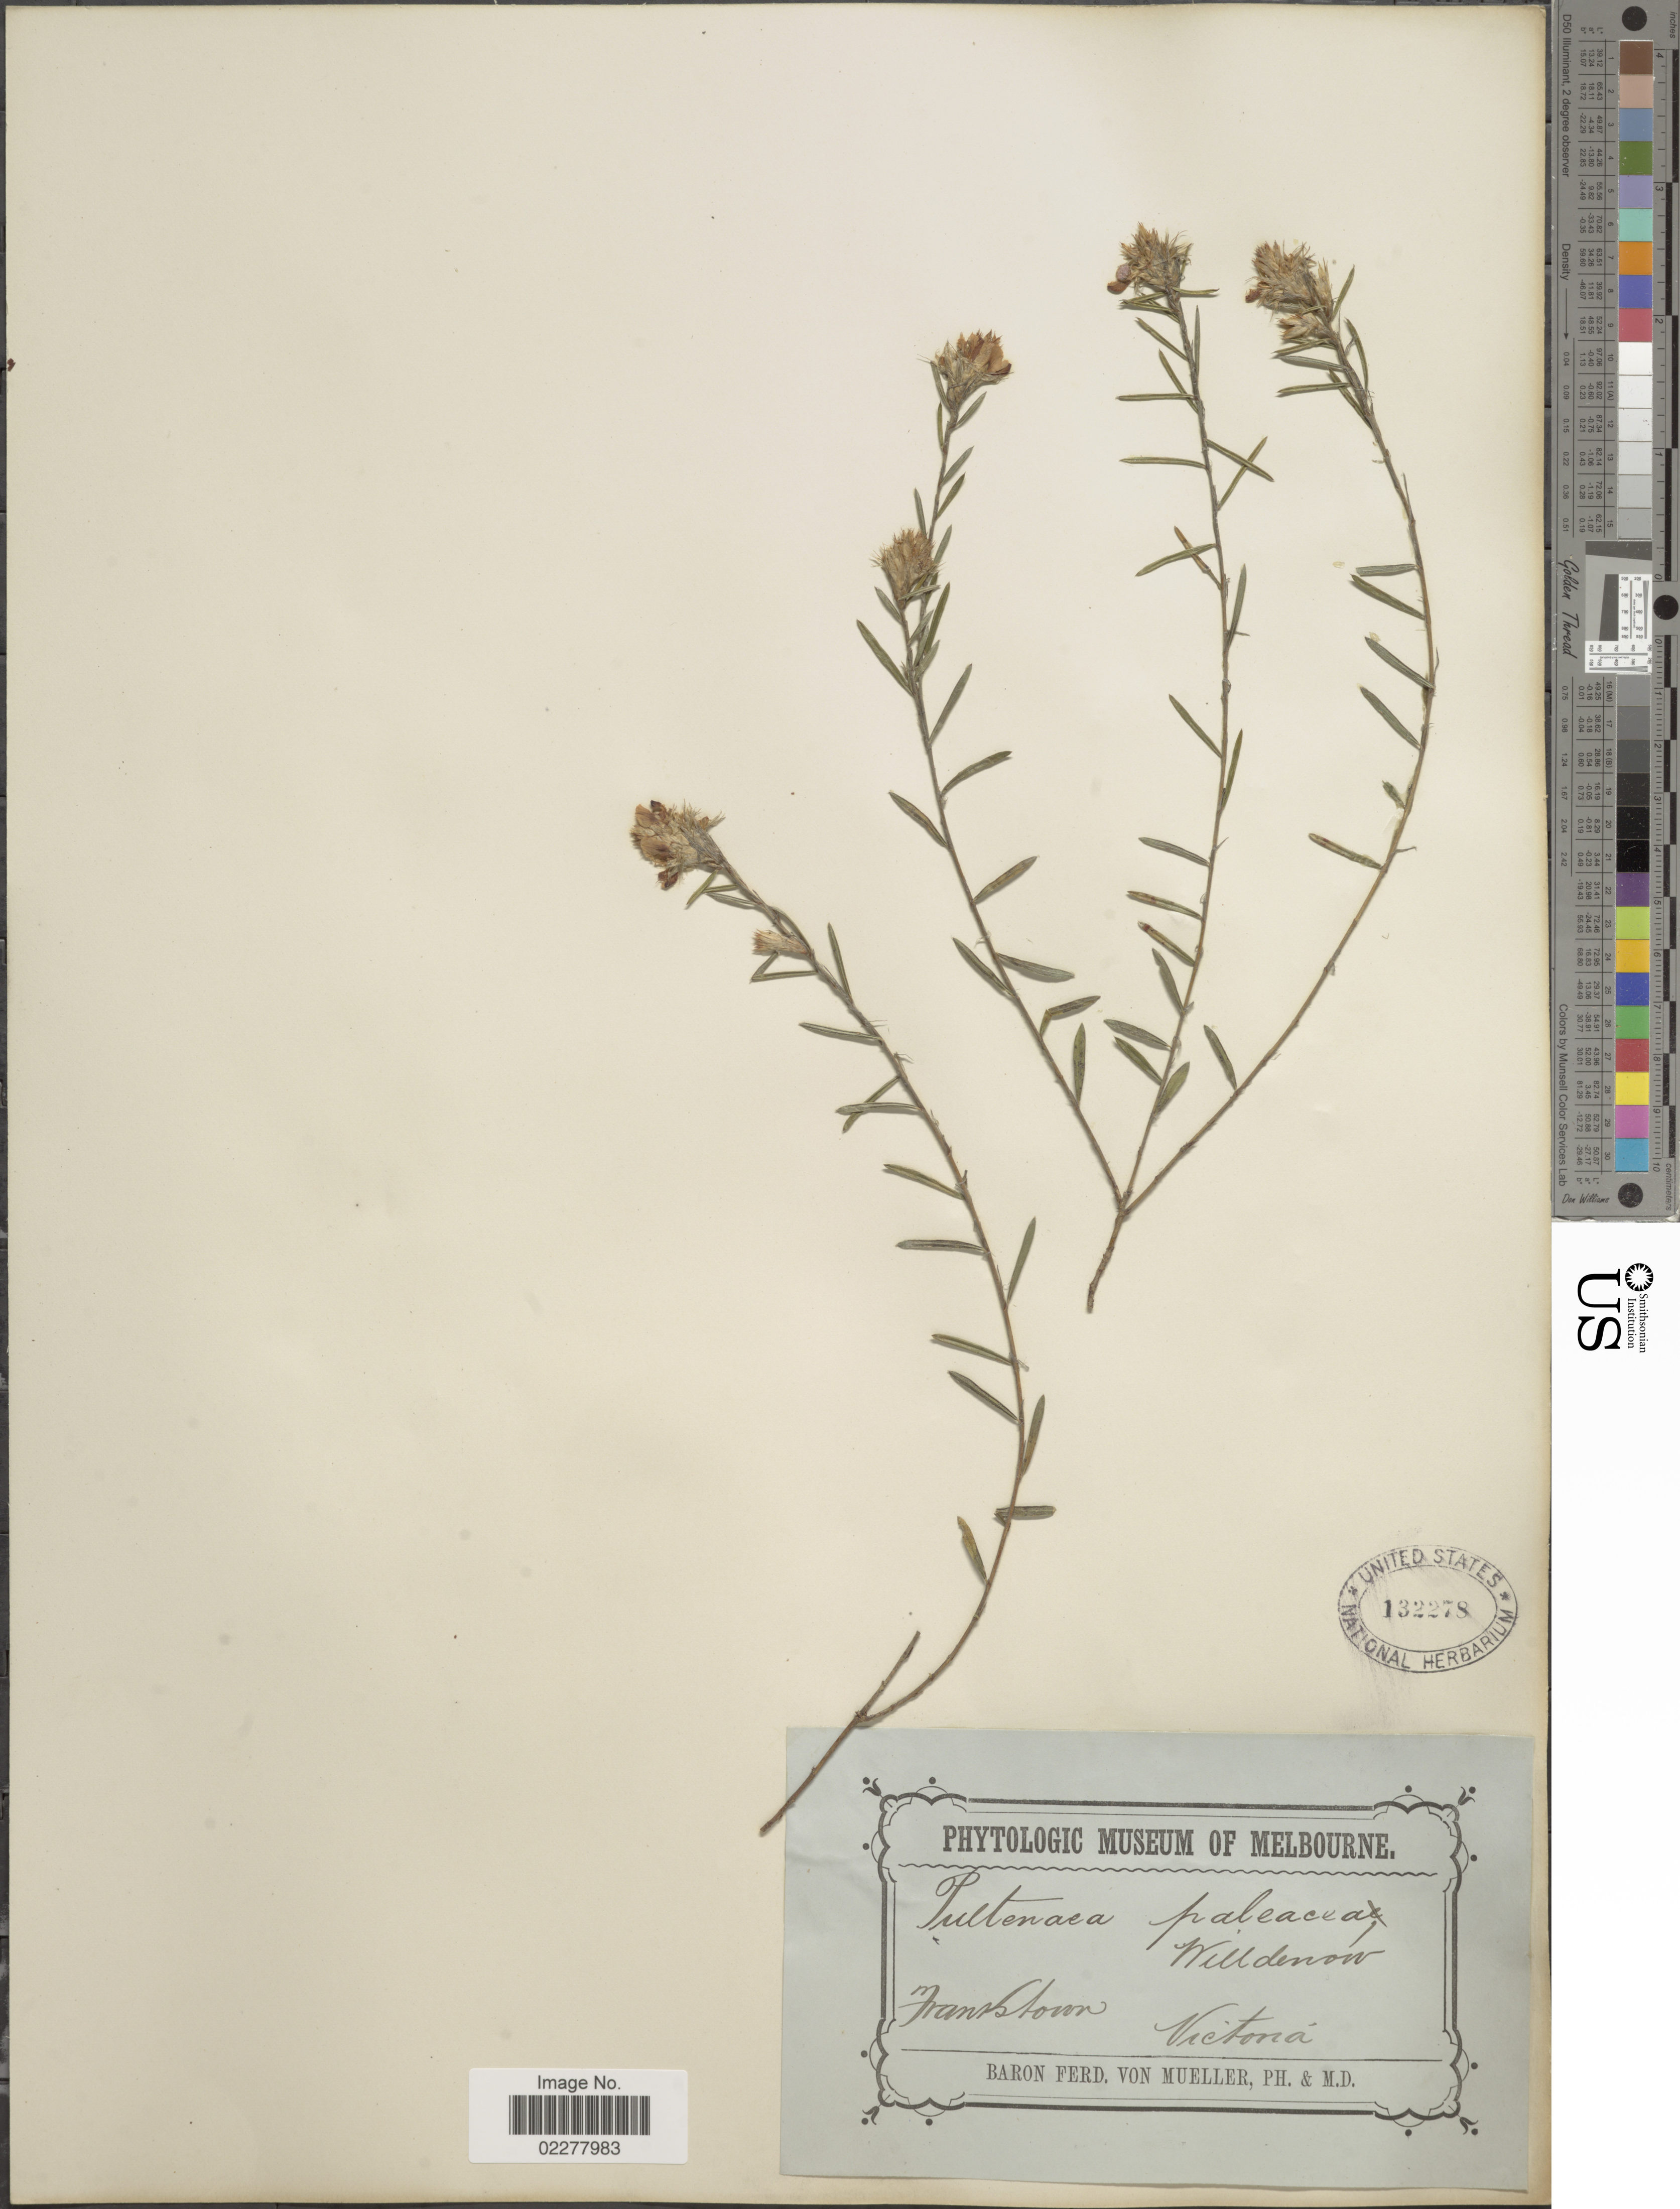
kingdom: Plantae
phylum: Tracheophyta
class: Magnoliopsida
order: Fabales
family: Fabaceae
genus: Pultenaea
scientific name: Pultenaea paleacea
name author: Willd.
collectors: F. von Mueller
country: Australia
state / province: Victoria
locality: Frankstown, Victoria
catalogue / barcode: US 132278